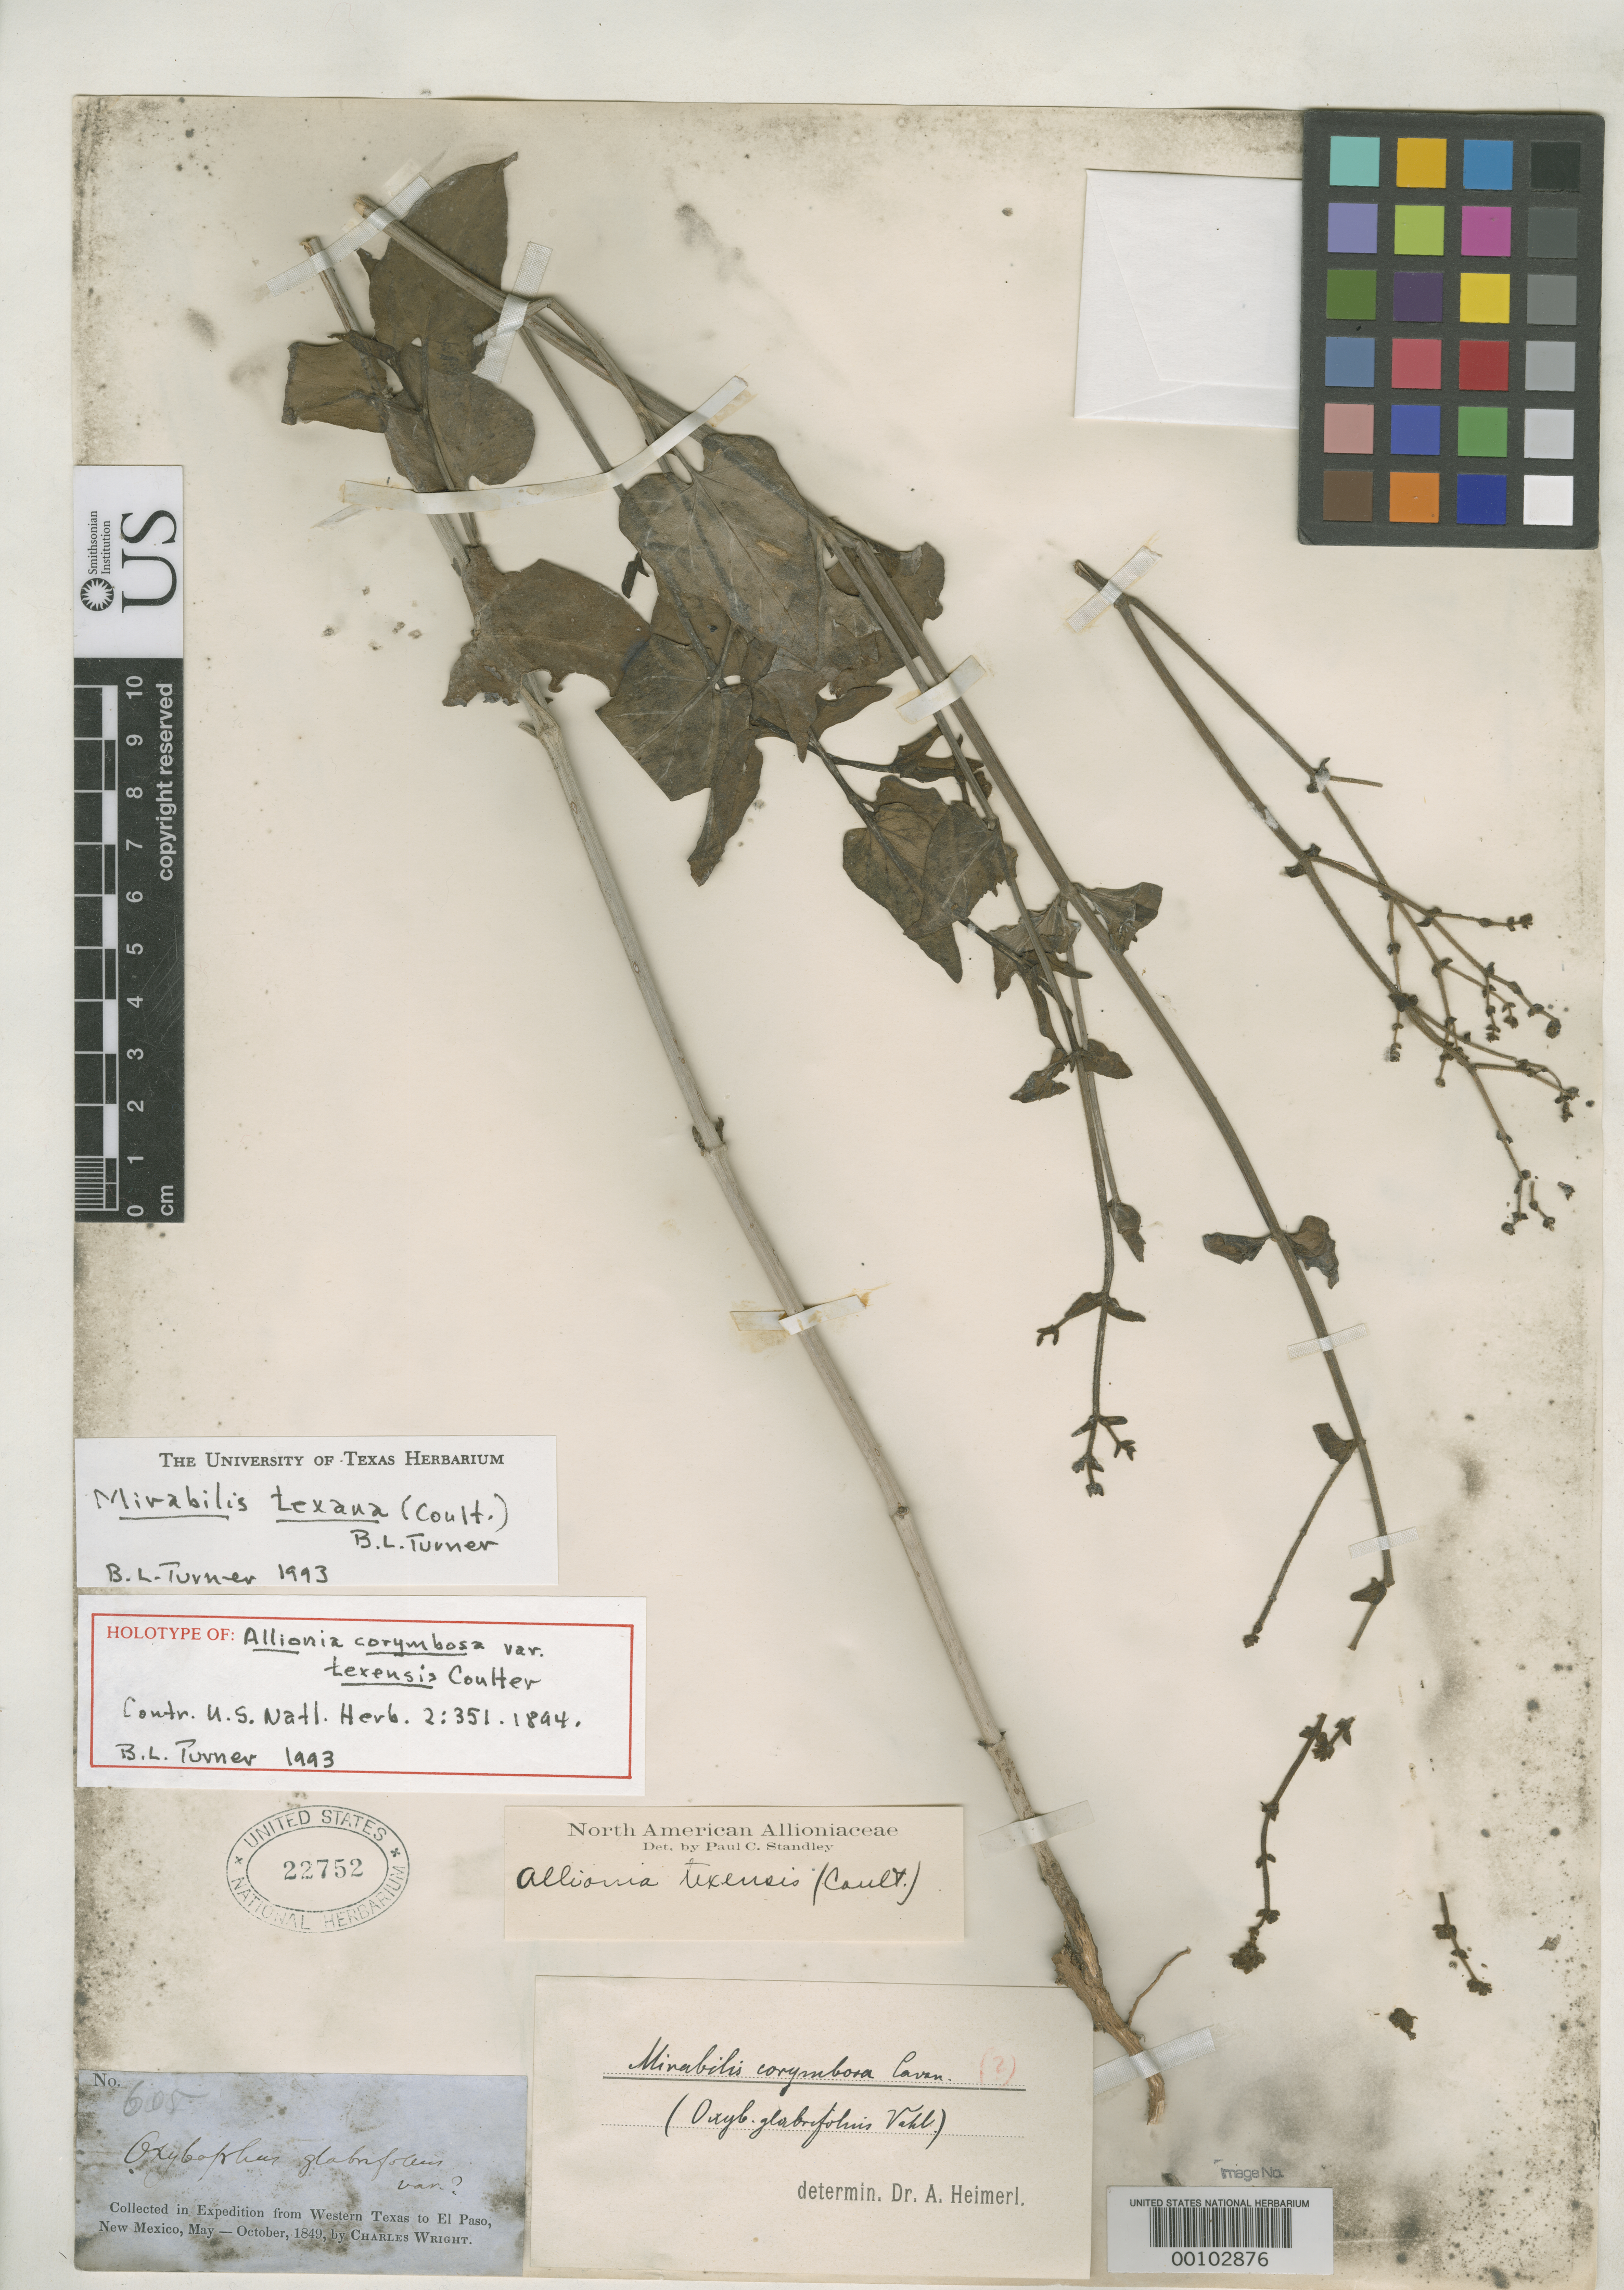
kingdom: Plantae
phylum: Tracheophyta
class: Magnoliopsida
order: Caryophyllales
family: Nyctaginaceae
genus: Allionia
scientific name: Allionia corymbosa var. texensis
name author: J.M. Coult.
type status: Holotype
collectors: C. Wright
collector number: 605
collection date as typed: May 1849 to -- Oct 1849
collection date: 1849-05/1849-10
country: United States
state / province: Texas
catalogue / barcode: US 22752